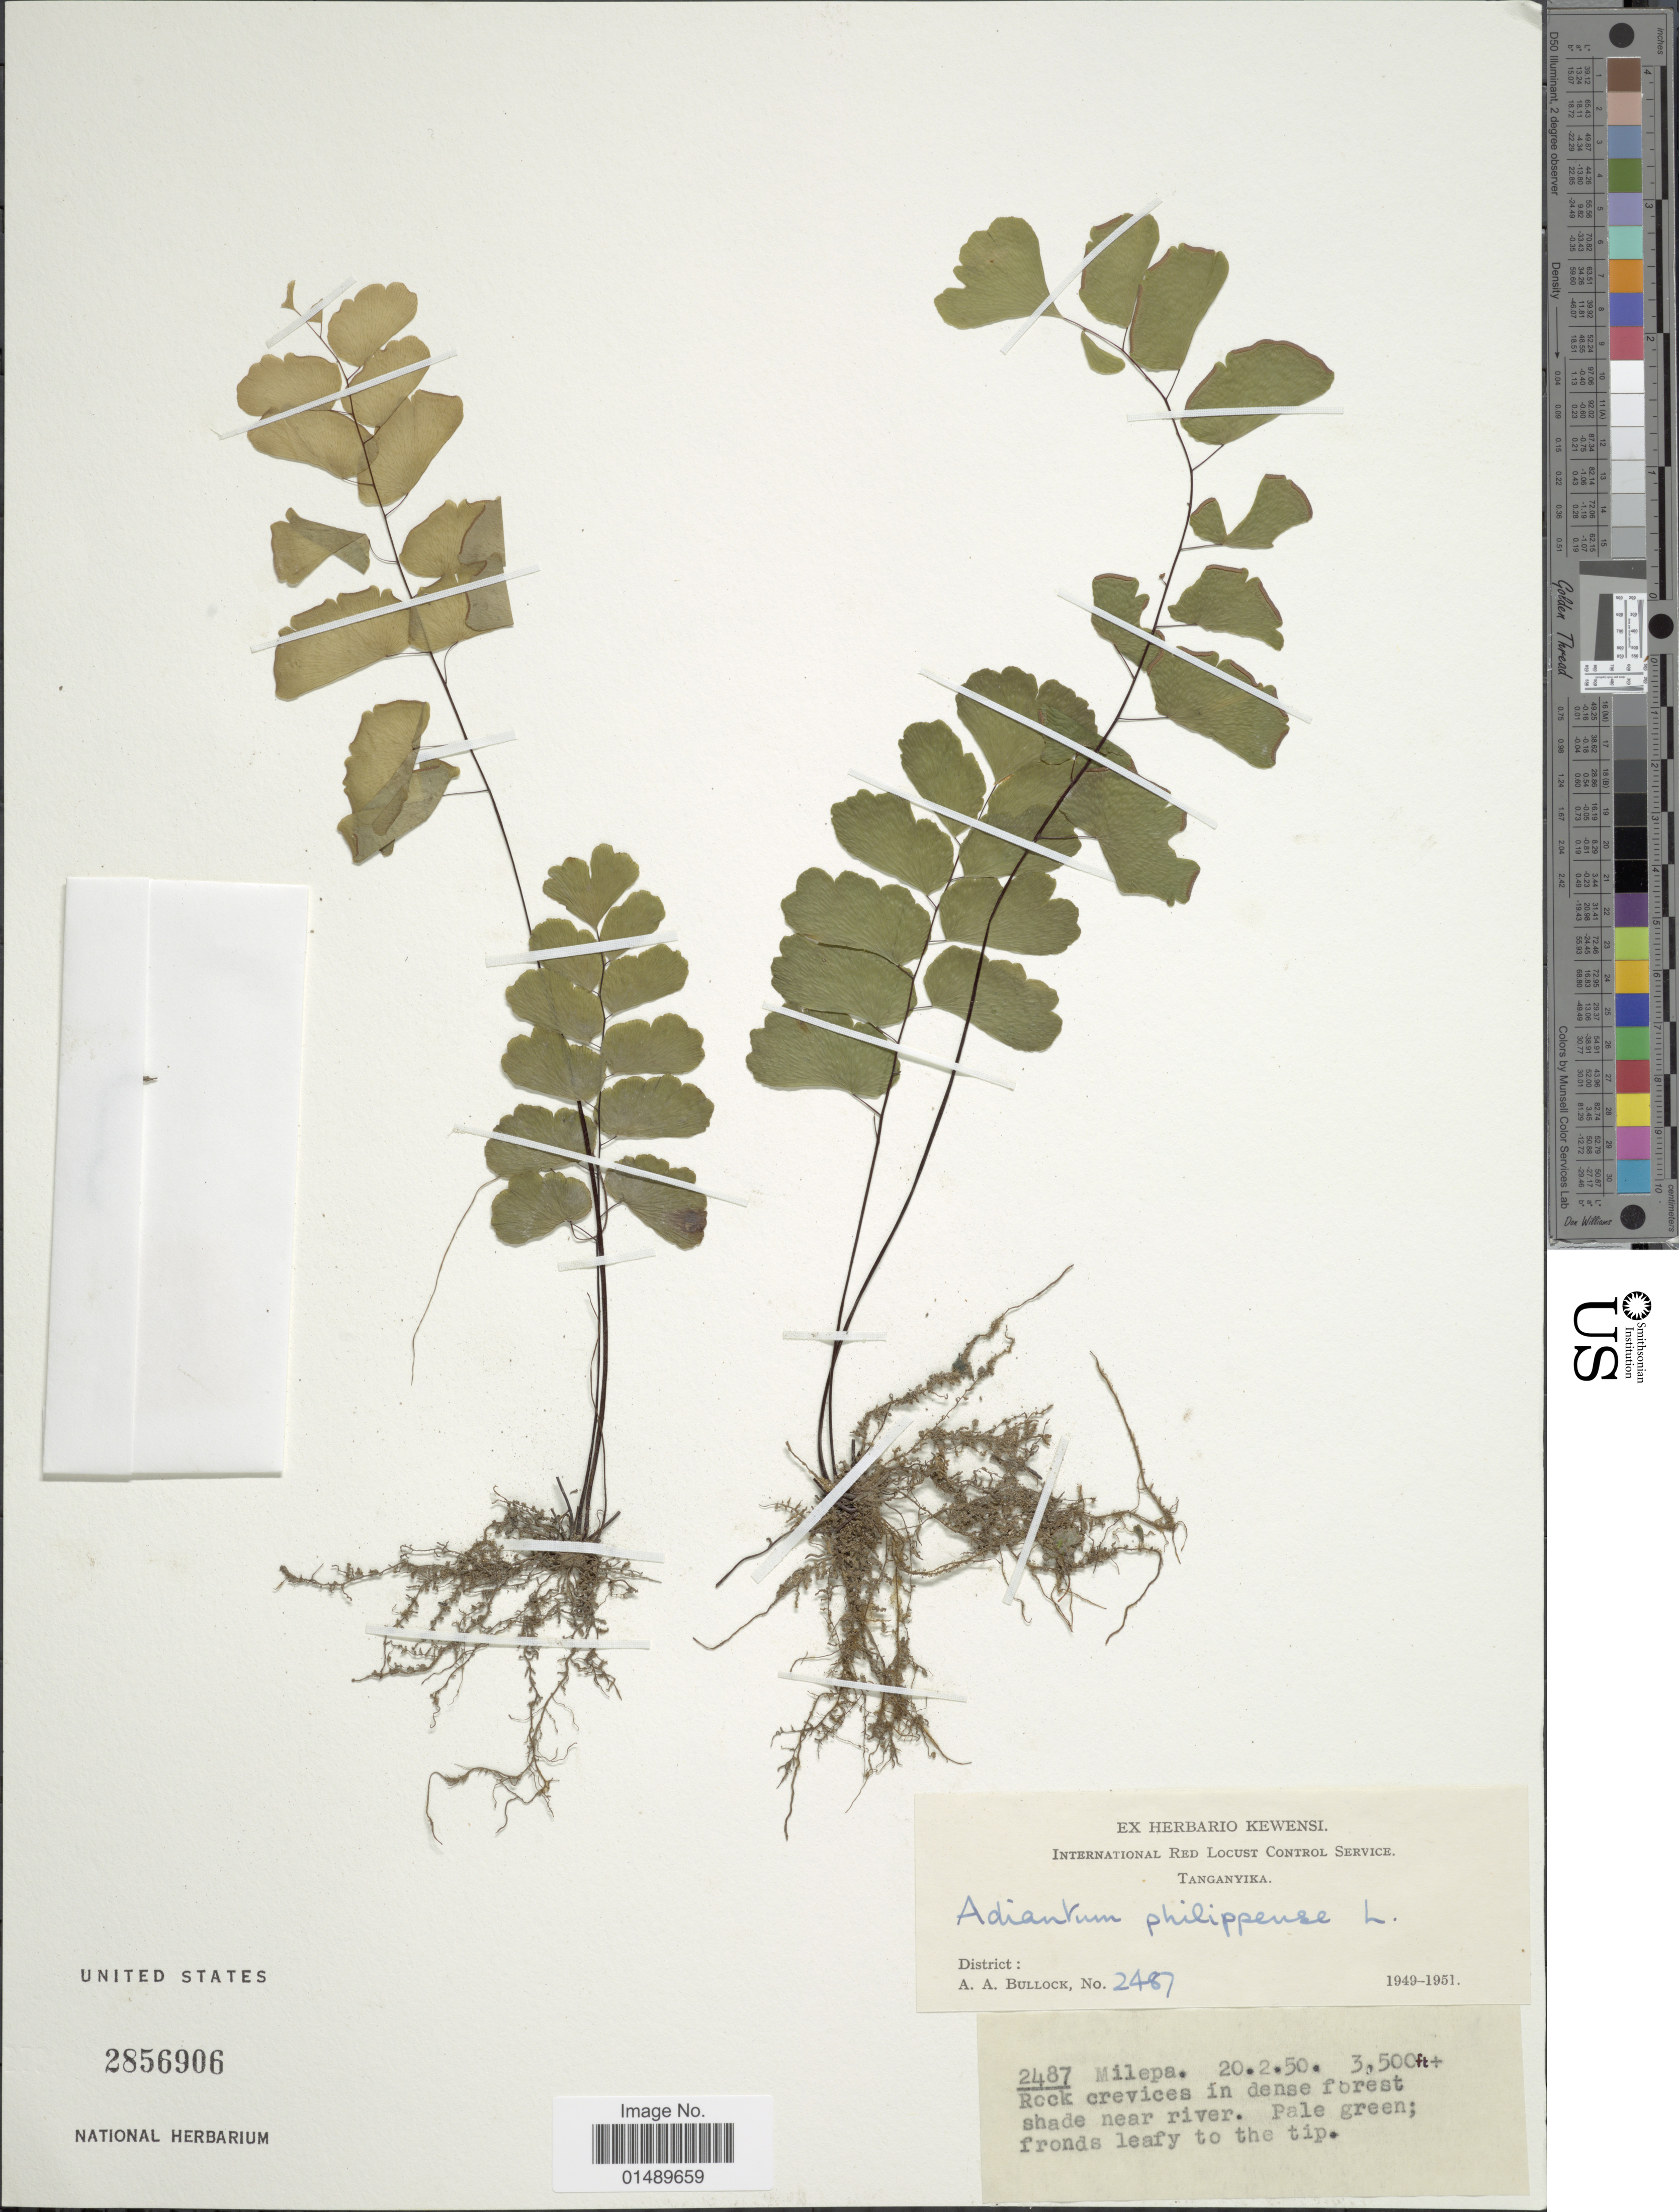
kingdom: Plantae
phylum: Tracheophyta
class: Polypodiopsida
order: Polypodiales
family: Pteridaceae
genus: Adiantum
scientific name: Adiantum philippense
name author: L.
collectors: A. Bullock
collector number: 2487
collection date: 1950-02-20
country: Tanzania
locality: Tanganyika, Milepa.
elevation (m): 1067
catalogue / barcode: US 2856906